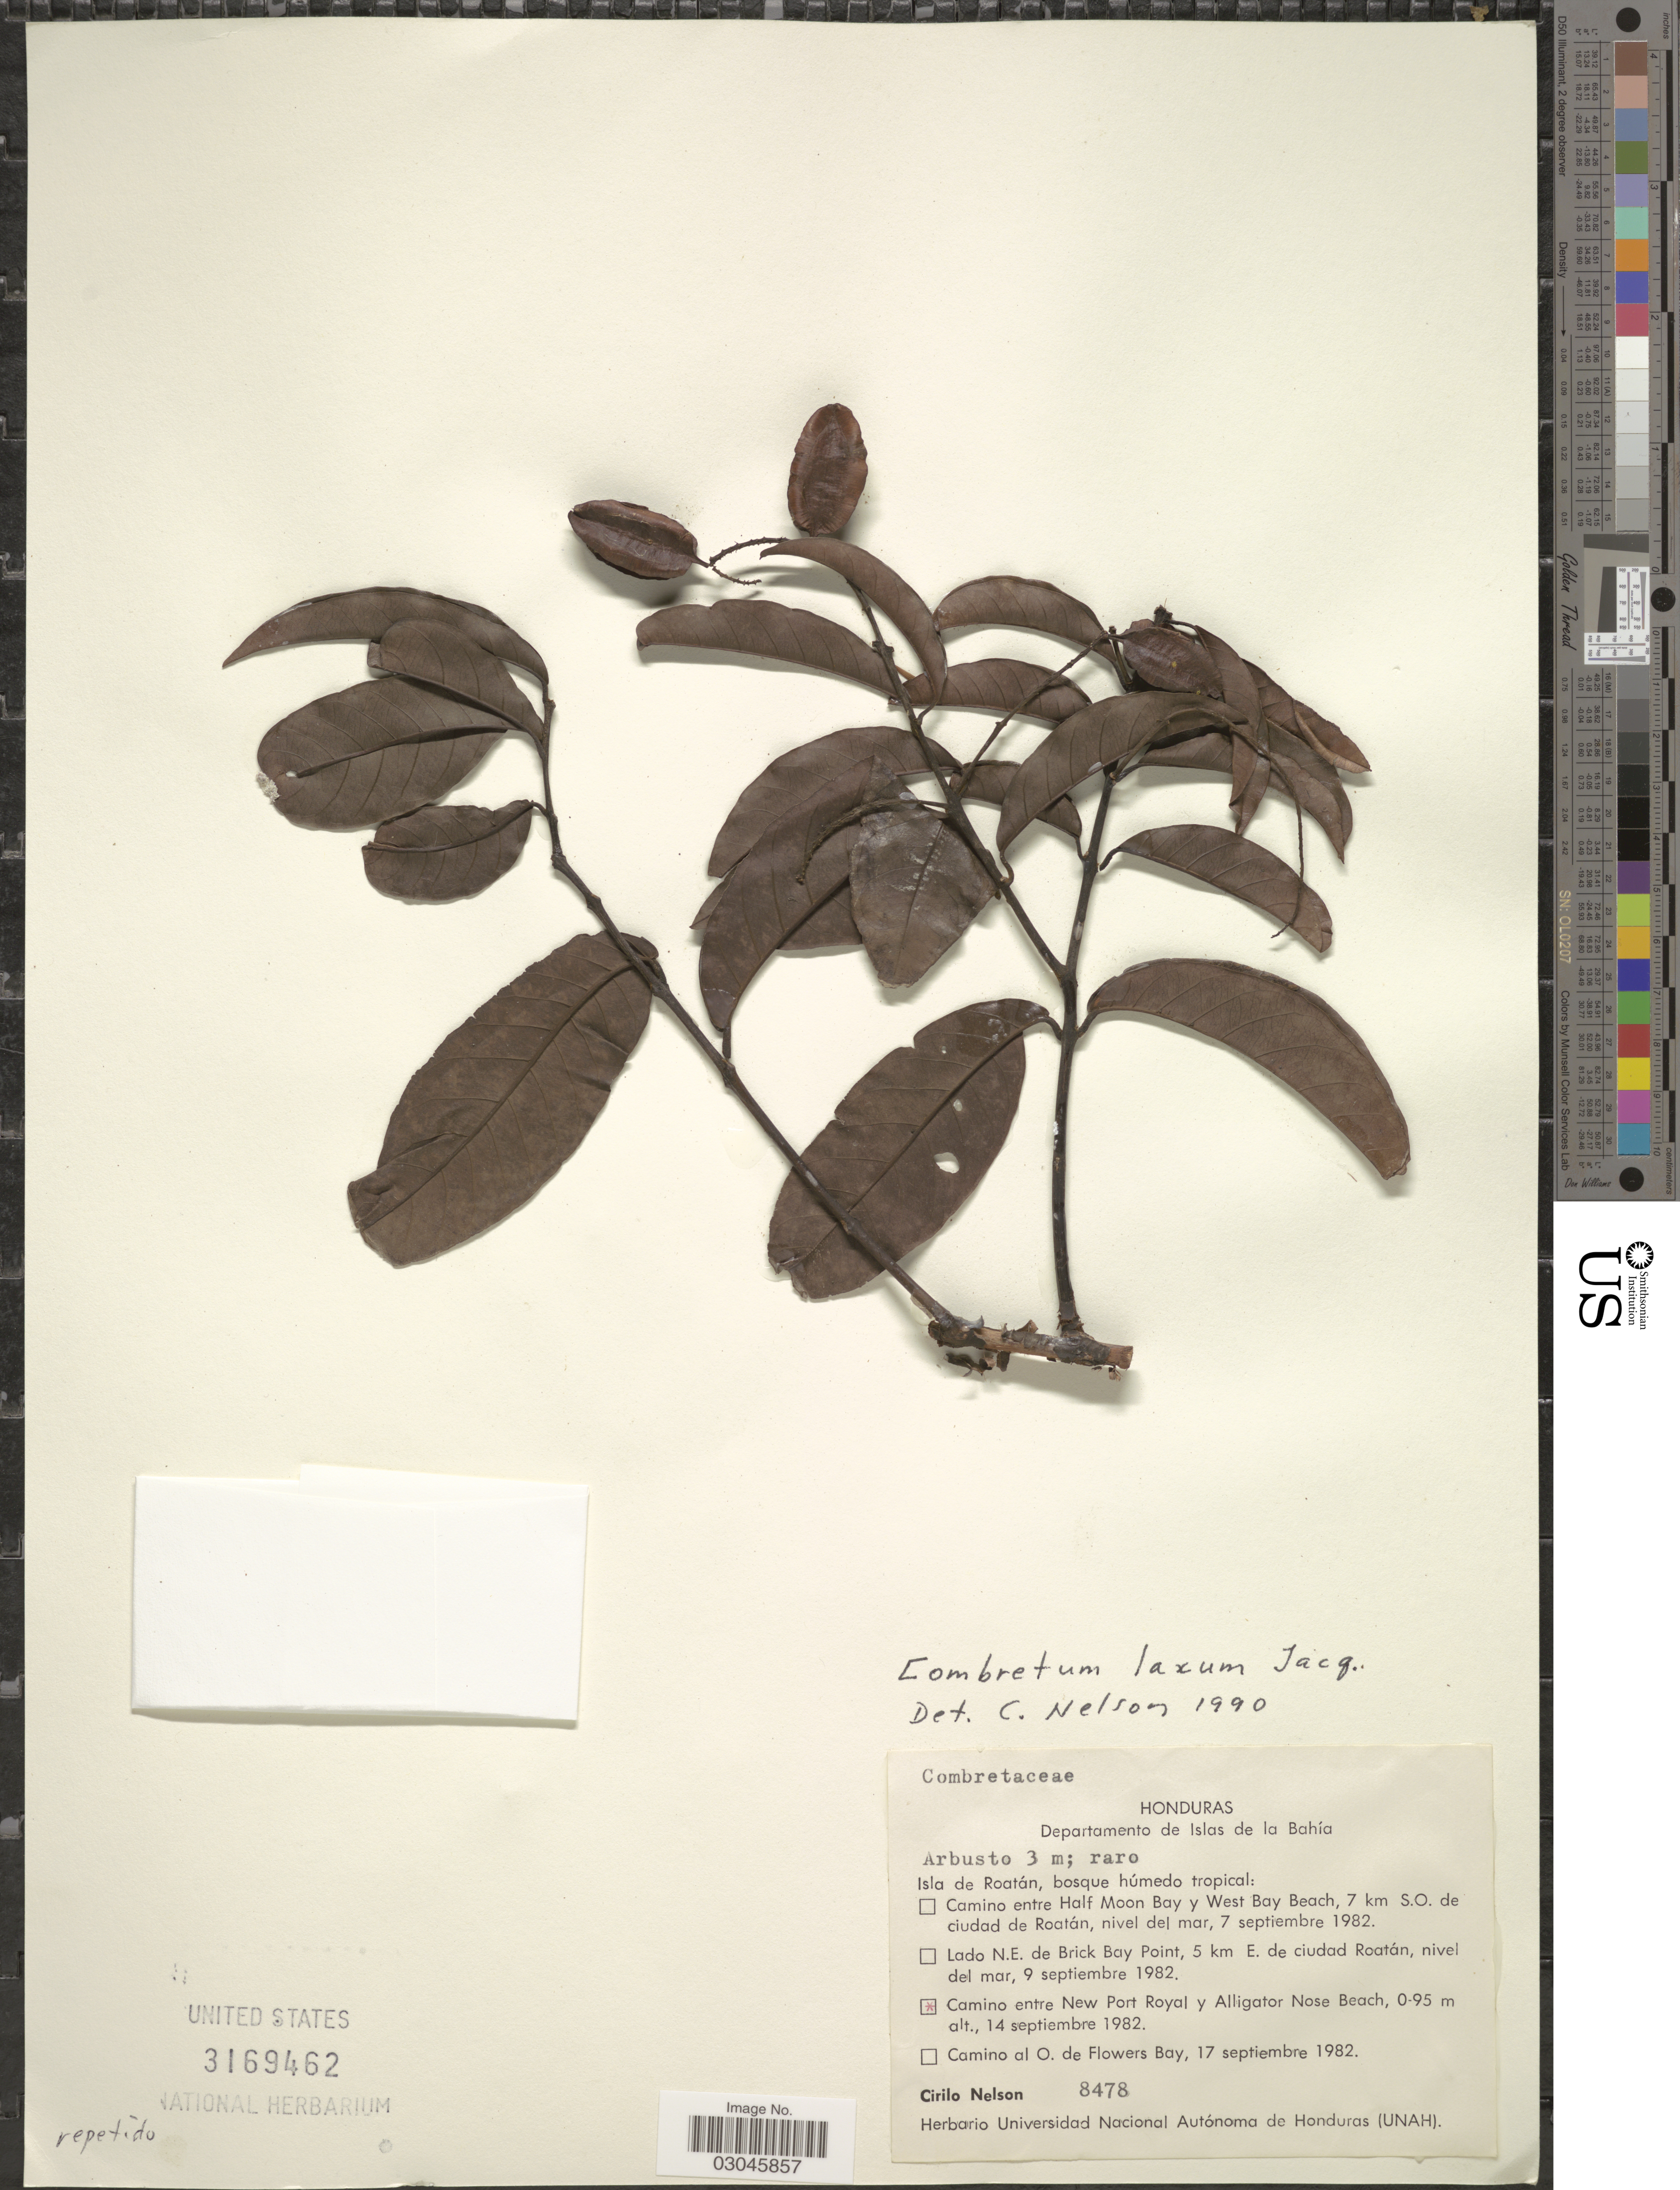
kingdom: Plantae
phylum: Tracheophyta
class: Magnoliopsida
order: Myrtales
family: Combretaceae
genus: Combretum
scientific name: Combretum laxum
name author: Jacq.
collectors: C. Nelson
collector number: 8478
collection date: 1982-09-14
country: Honduras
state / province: Islas de la Bahía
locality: Departamento de Islas de la Bahía. Camino entre New Port Royal y Alligator Nose Beach.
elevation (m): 0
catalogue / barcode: US 3169462